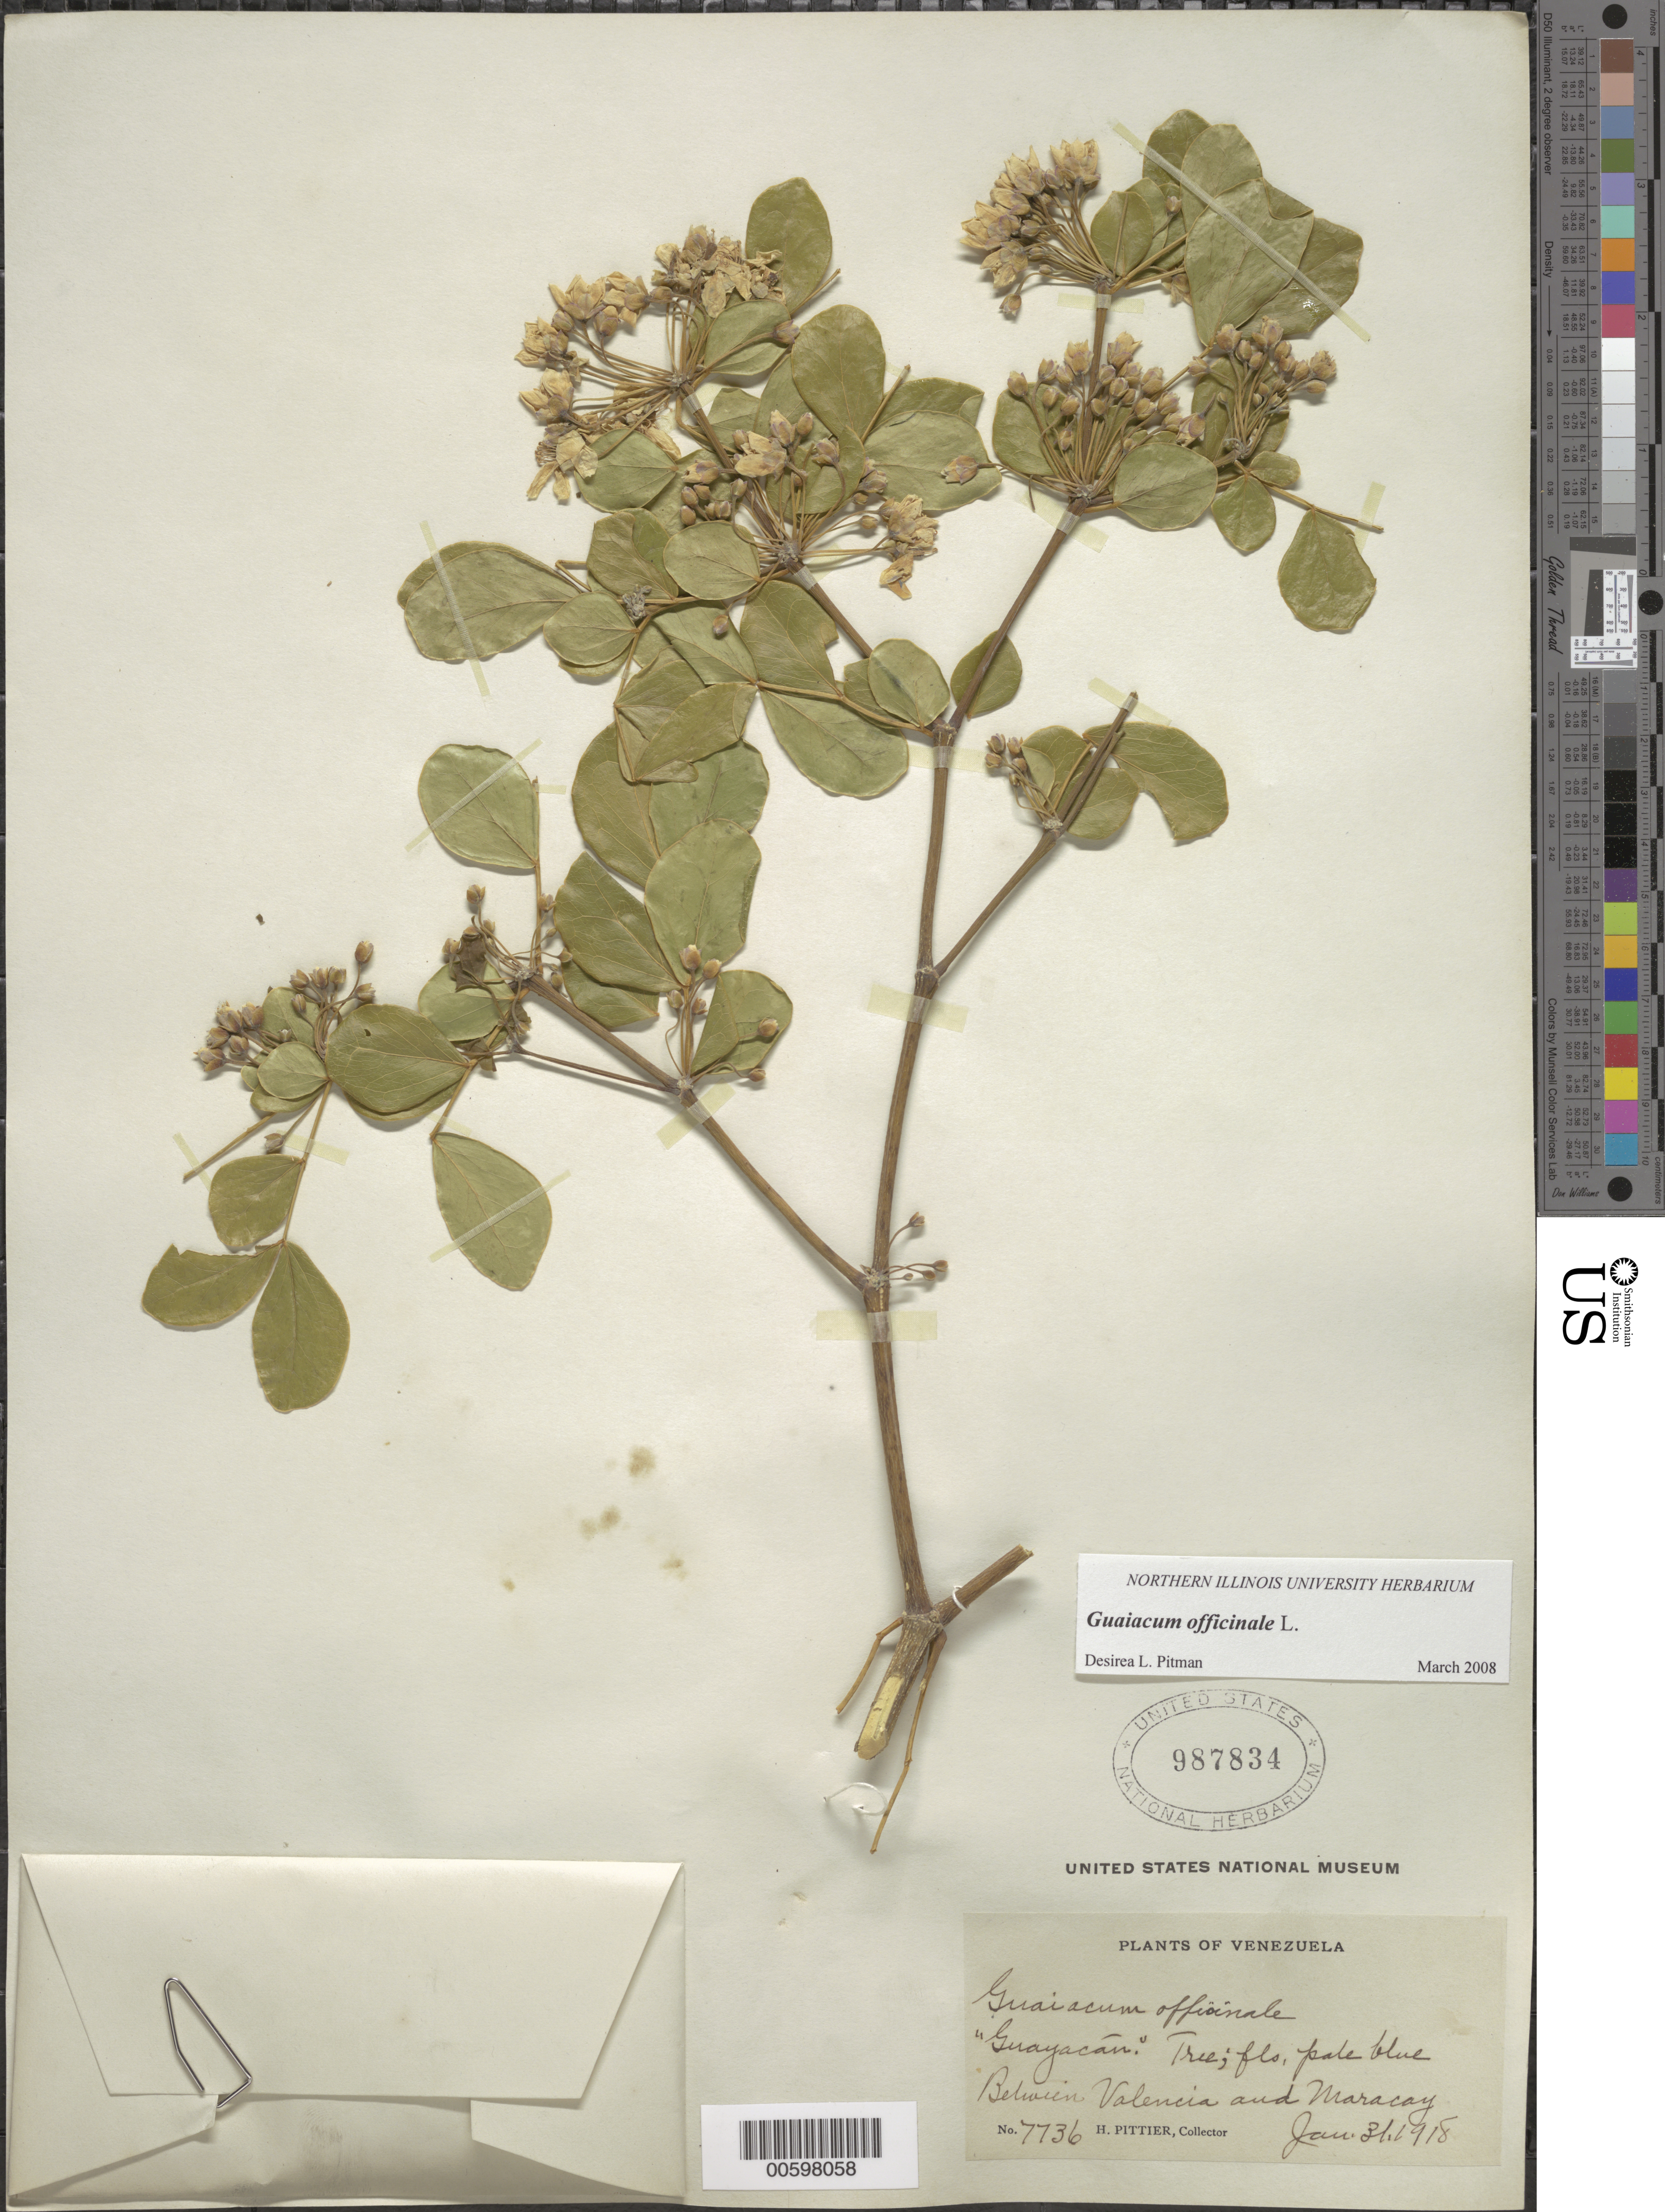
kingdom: Plantae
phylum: Tracheophyta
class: Magnoliopsida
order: Zygophyllales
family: Zygophyllaceae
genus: Guaiacum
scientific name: Guaiacum officinale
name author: L.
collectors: H. F. Pittier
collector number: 7736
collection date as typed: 31 Jan 1918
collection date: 1918-01-31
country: Venezuela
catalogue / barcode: US 987834